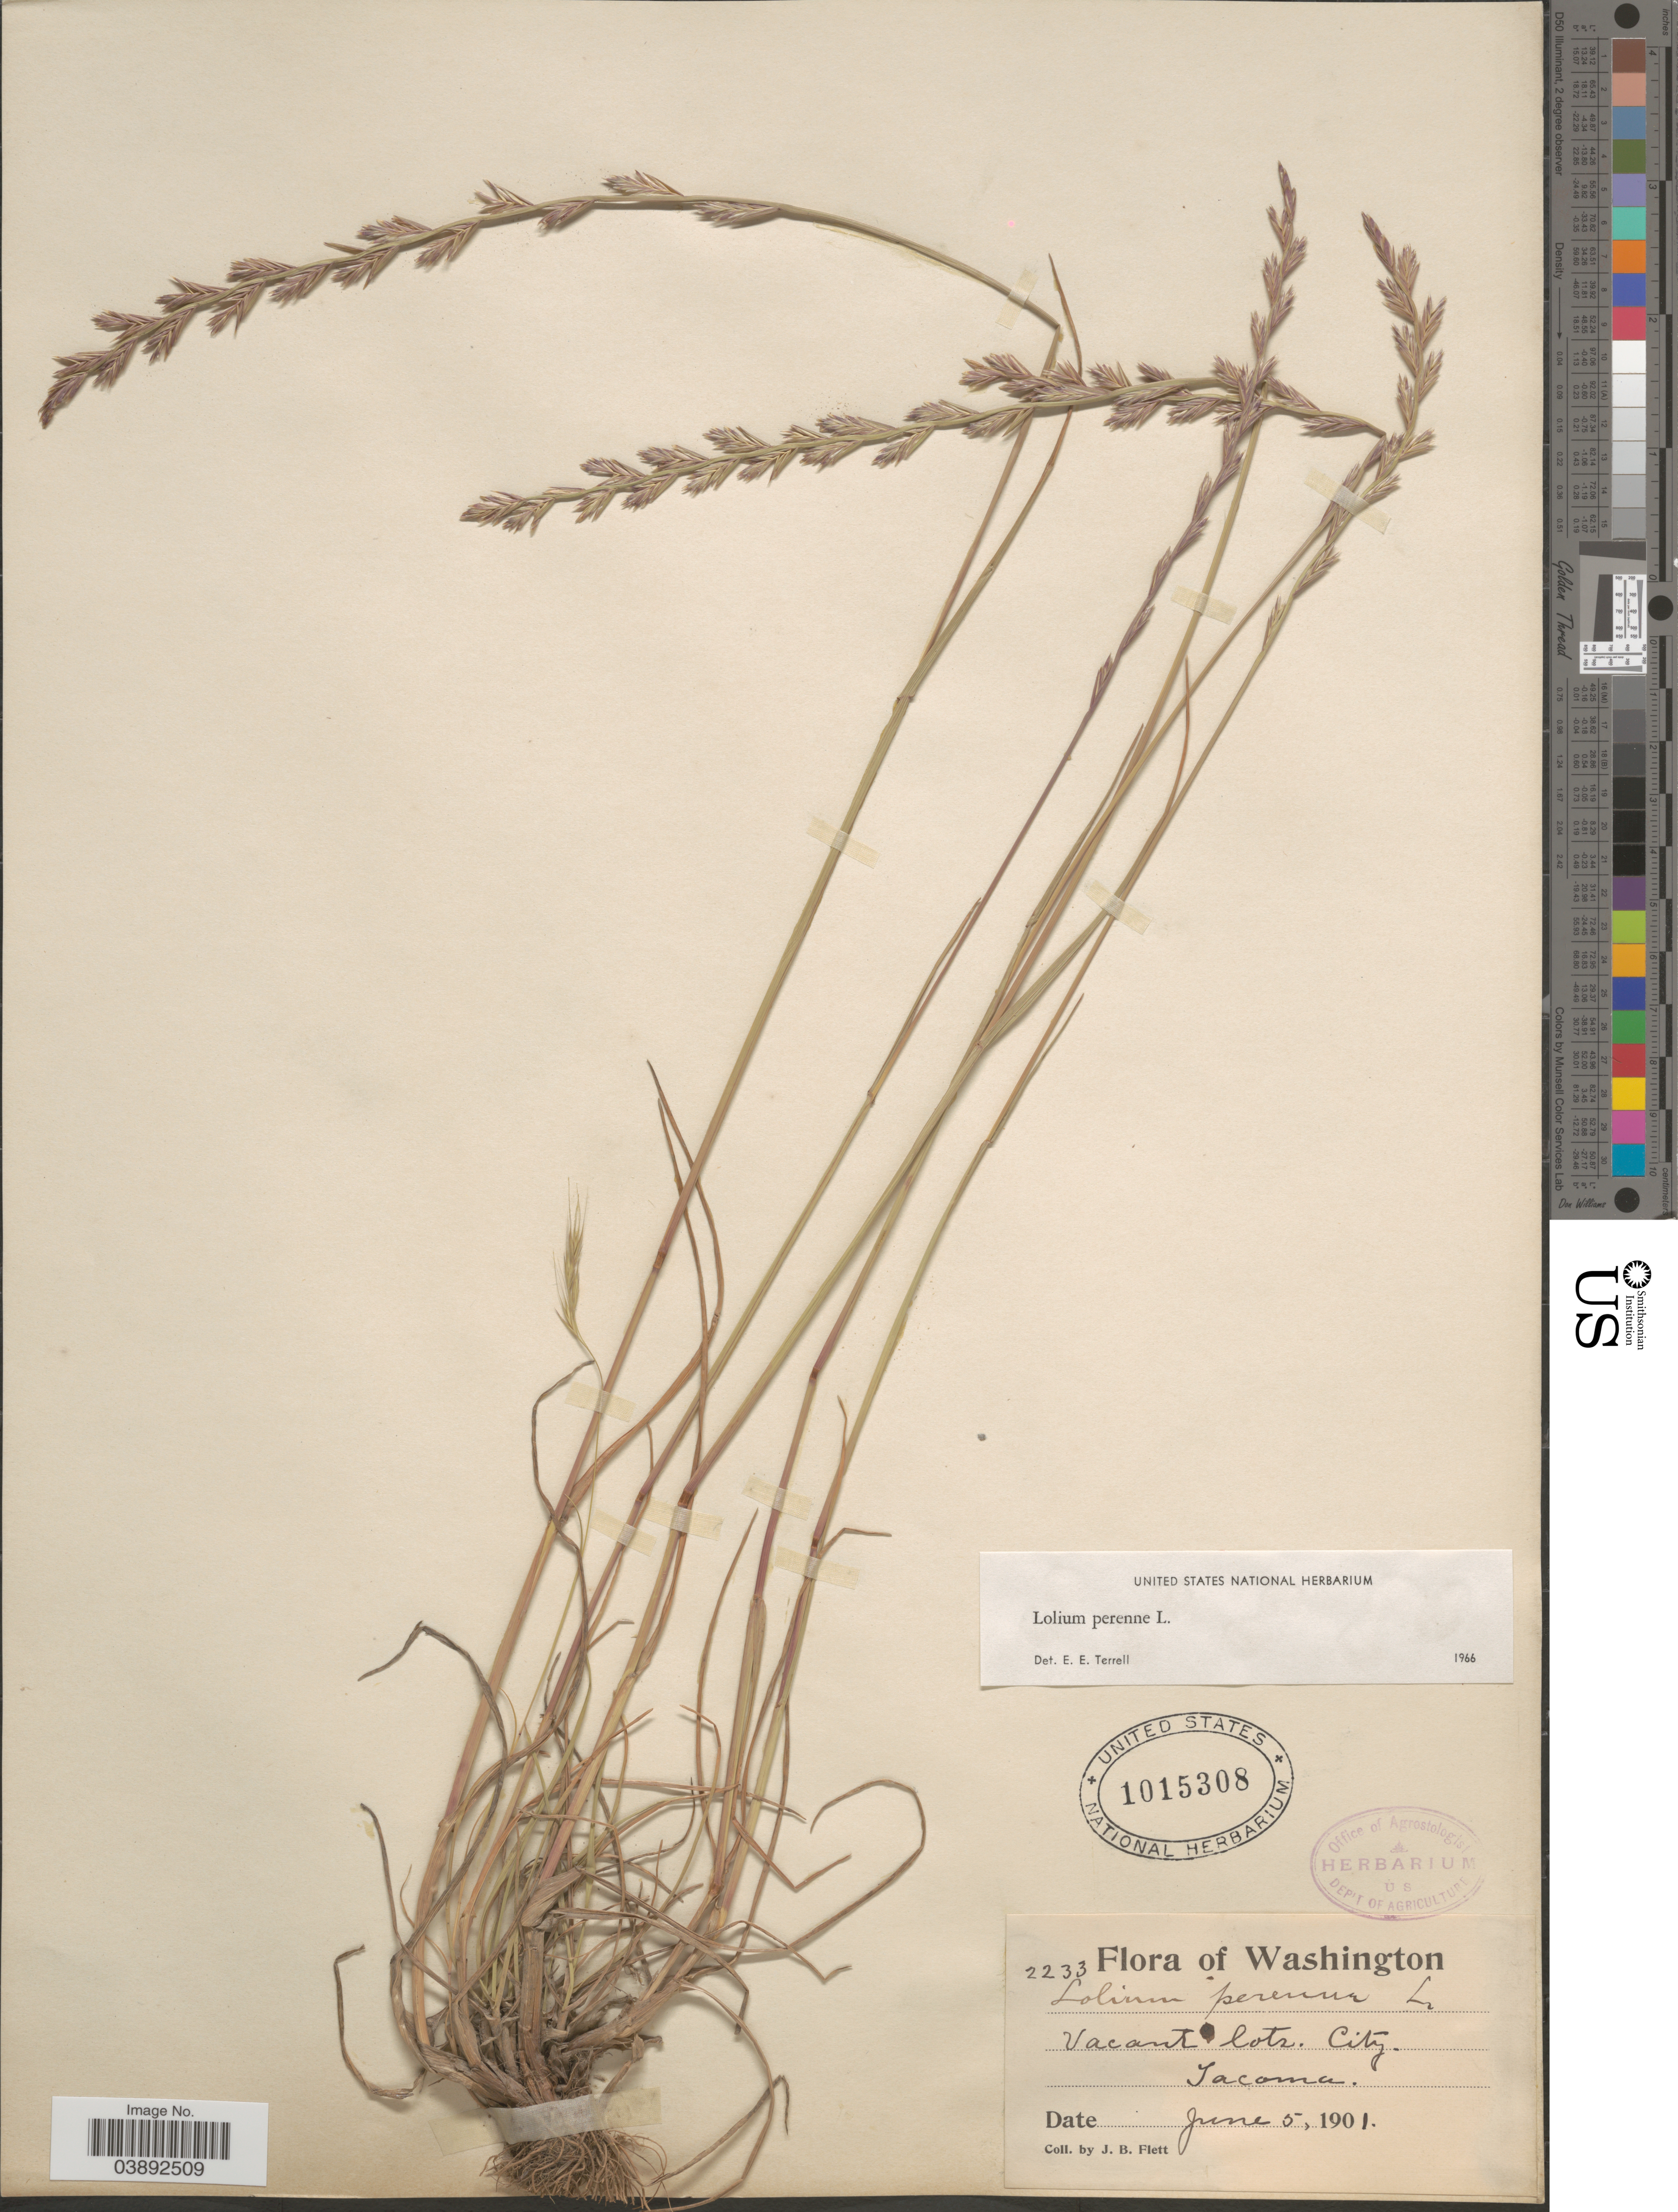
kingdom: Plantae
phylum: Tracheophyta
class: Liliopsida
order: Poales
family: Poaceae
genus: Lolium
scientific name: Lolium perenne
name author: L.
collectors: J. Flett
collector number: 2233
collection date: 1901-06-05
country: United States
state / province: Washington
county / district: Pierce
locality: Vacant lots. City. Tacoma.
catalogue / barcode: US 1015308